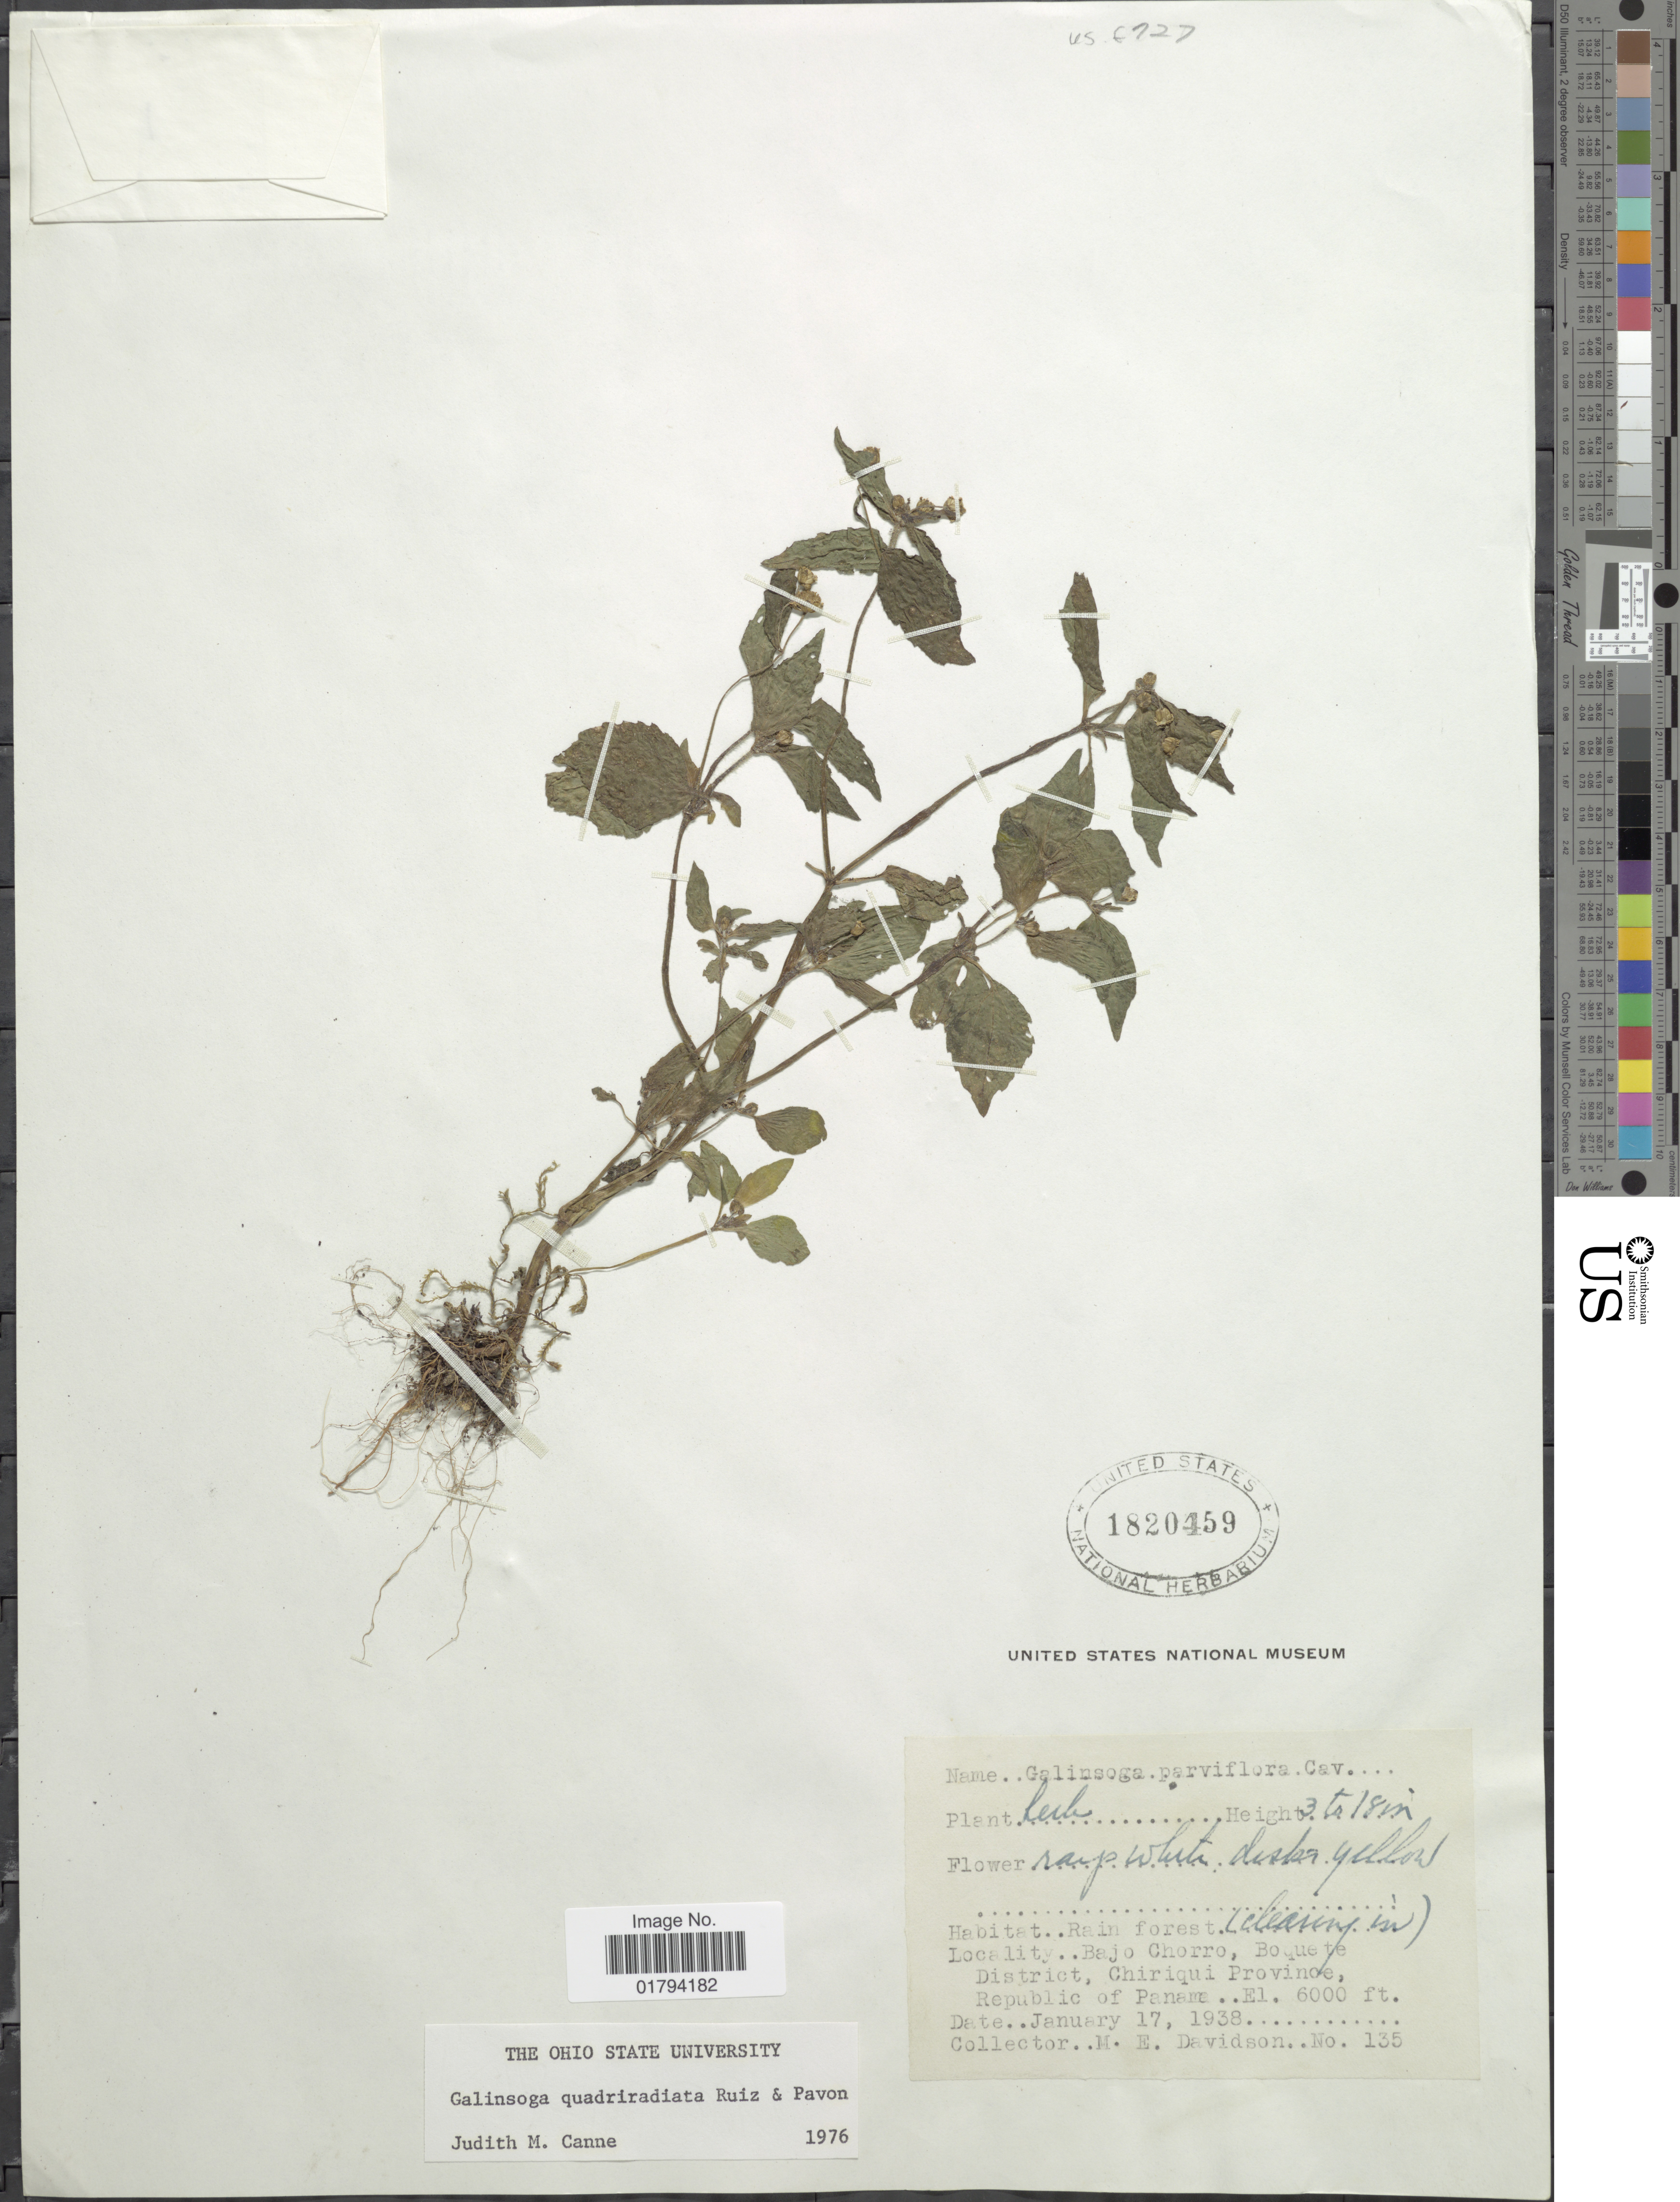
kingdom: Plantae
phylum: Tracheophyta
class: Magnoliopsida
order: Asterales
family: Asteraceae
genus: Galinsoga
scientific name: Galinsoga quadriradiata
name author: Ruiz & Pav.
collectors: M. E. Davidson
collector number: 135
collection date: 1938-01-17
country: Panama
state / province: Chiriqui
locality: Bajo Chorro, Boquete District.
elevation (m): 1829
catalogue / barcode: US 1820459